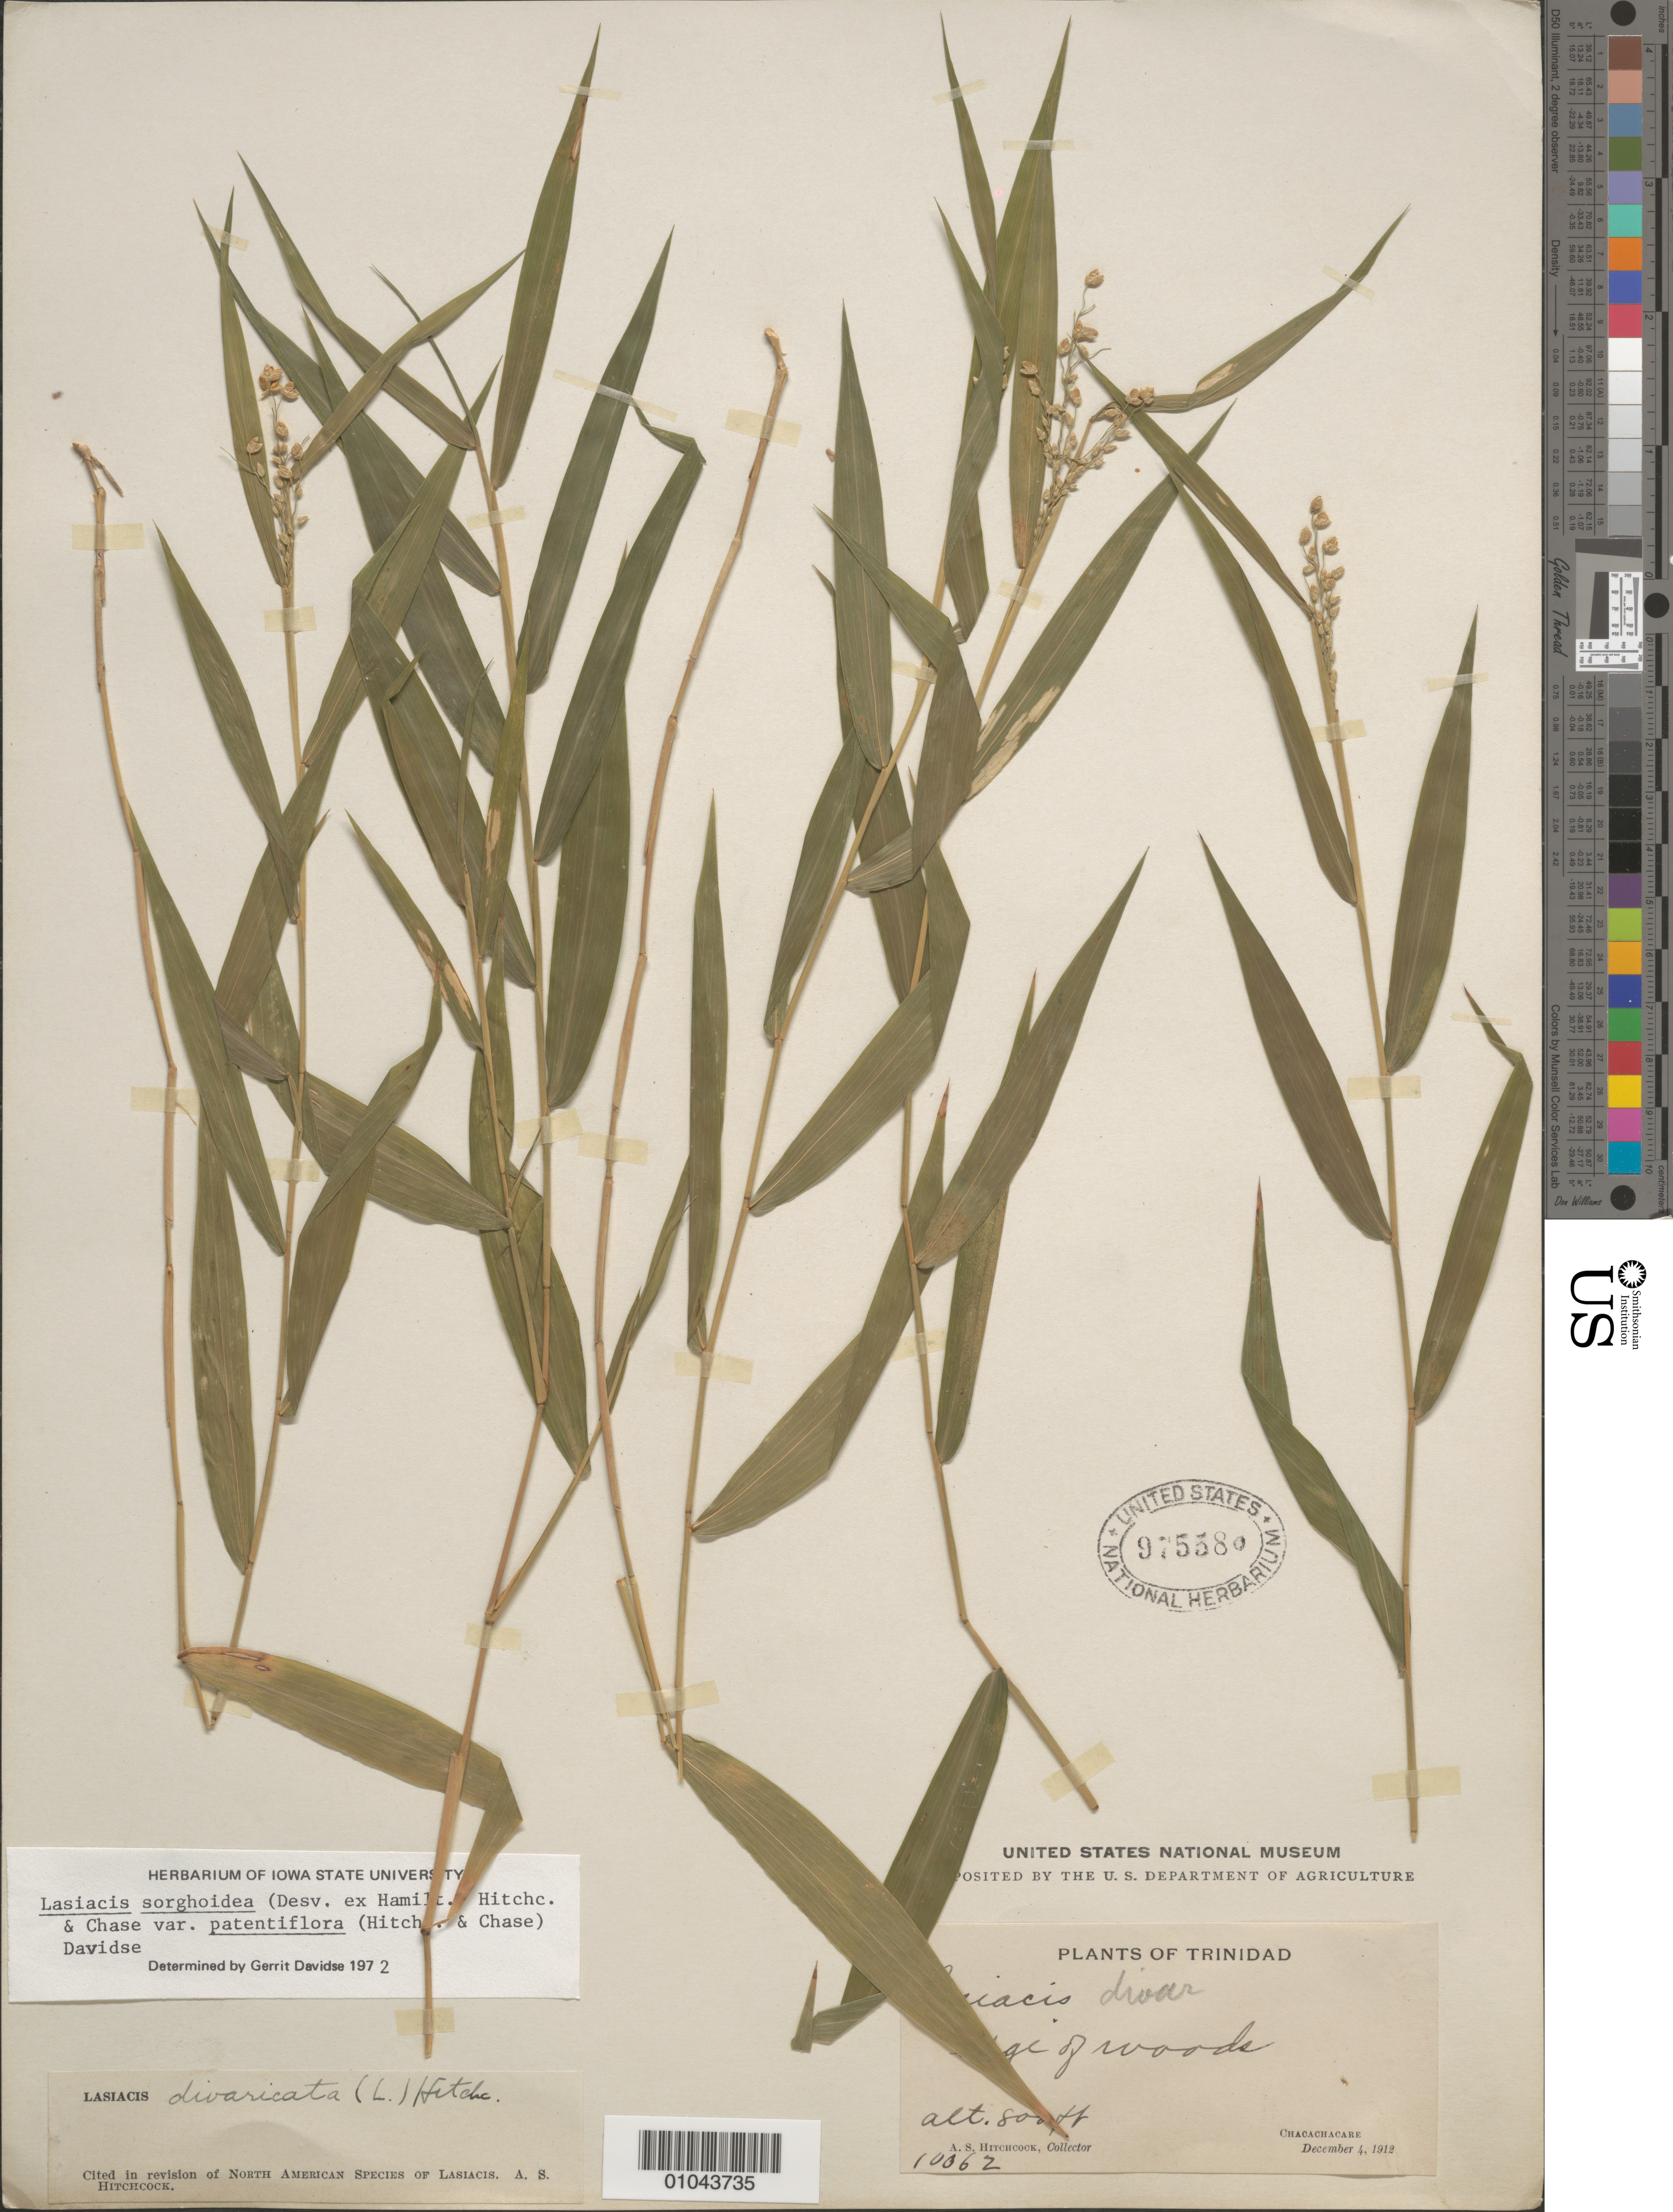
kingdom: Plantae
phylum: Tracheophyta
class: Liliopsida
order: Poales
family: Poaceae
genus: Lasiacis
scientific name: Lasiacis sorghoidea var. patentiflora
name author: (Hitchc. & Chase) Davidse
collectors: A. S. Hitchcock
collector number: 10062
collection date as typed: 04 Dec 1912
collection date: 1912-12-04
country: Trinidad and Tobago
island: Chacachacare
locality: Chacachacare, edge of woods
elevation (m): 244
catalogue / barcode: US 975580